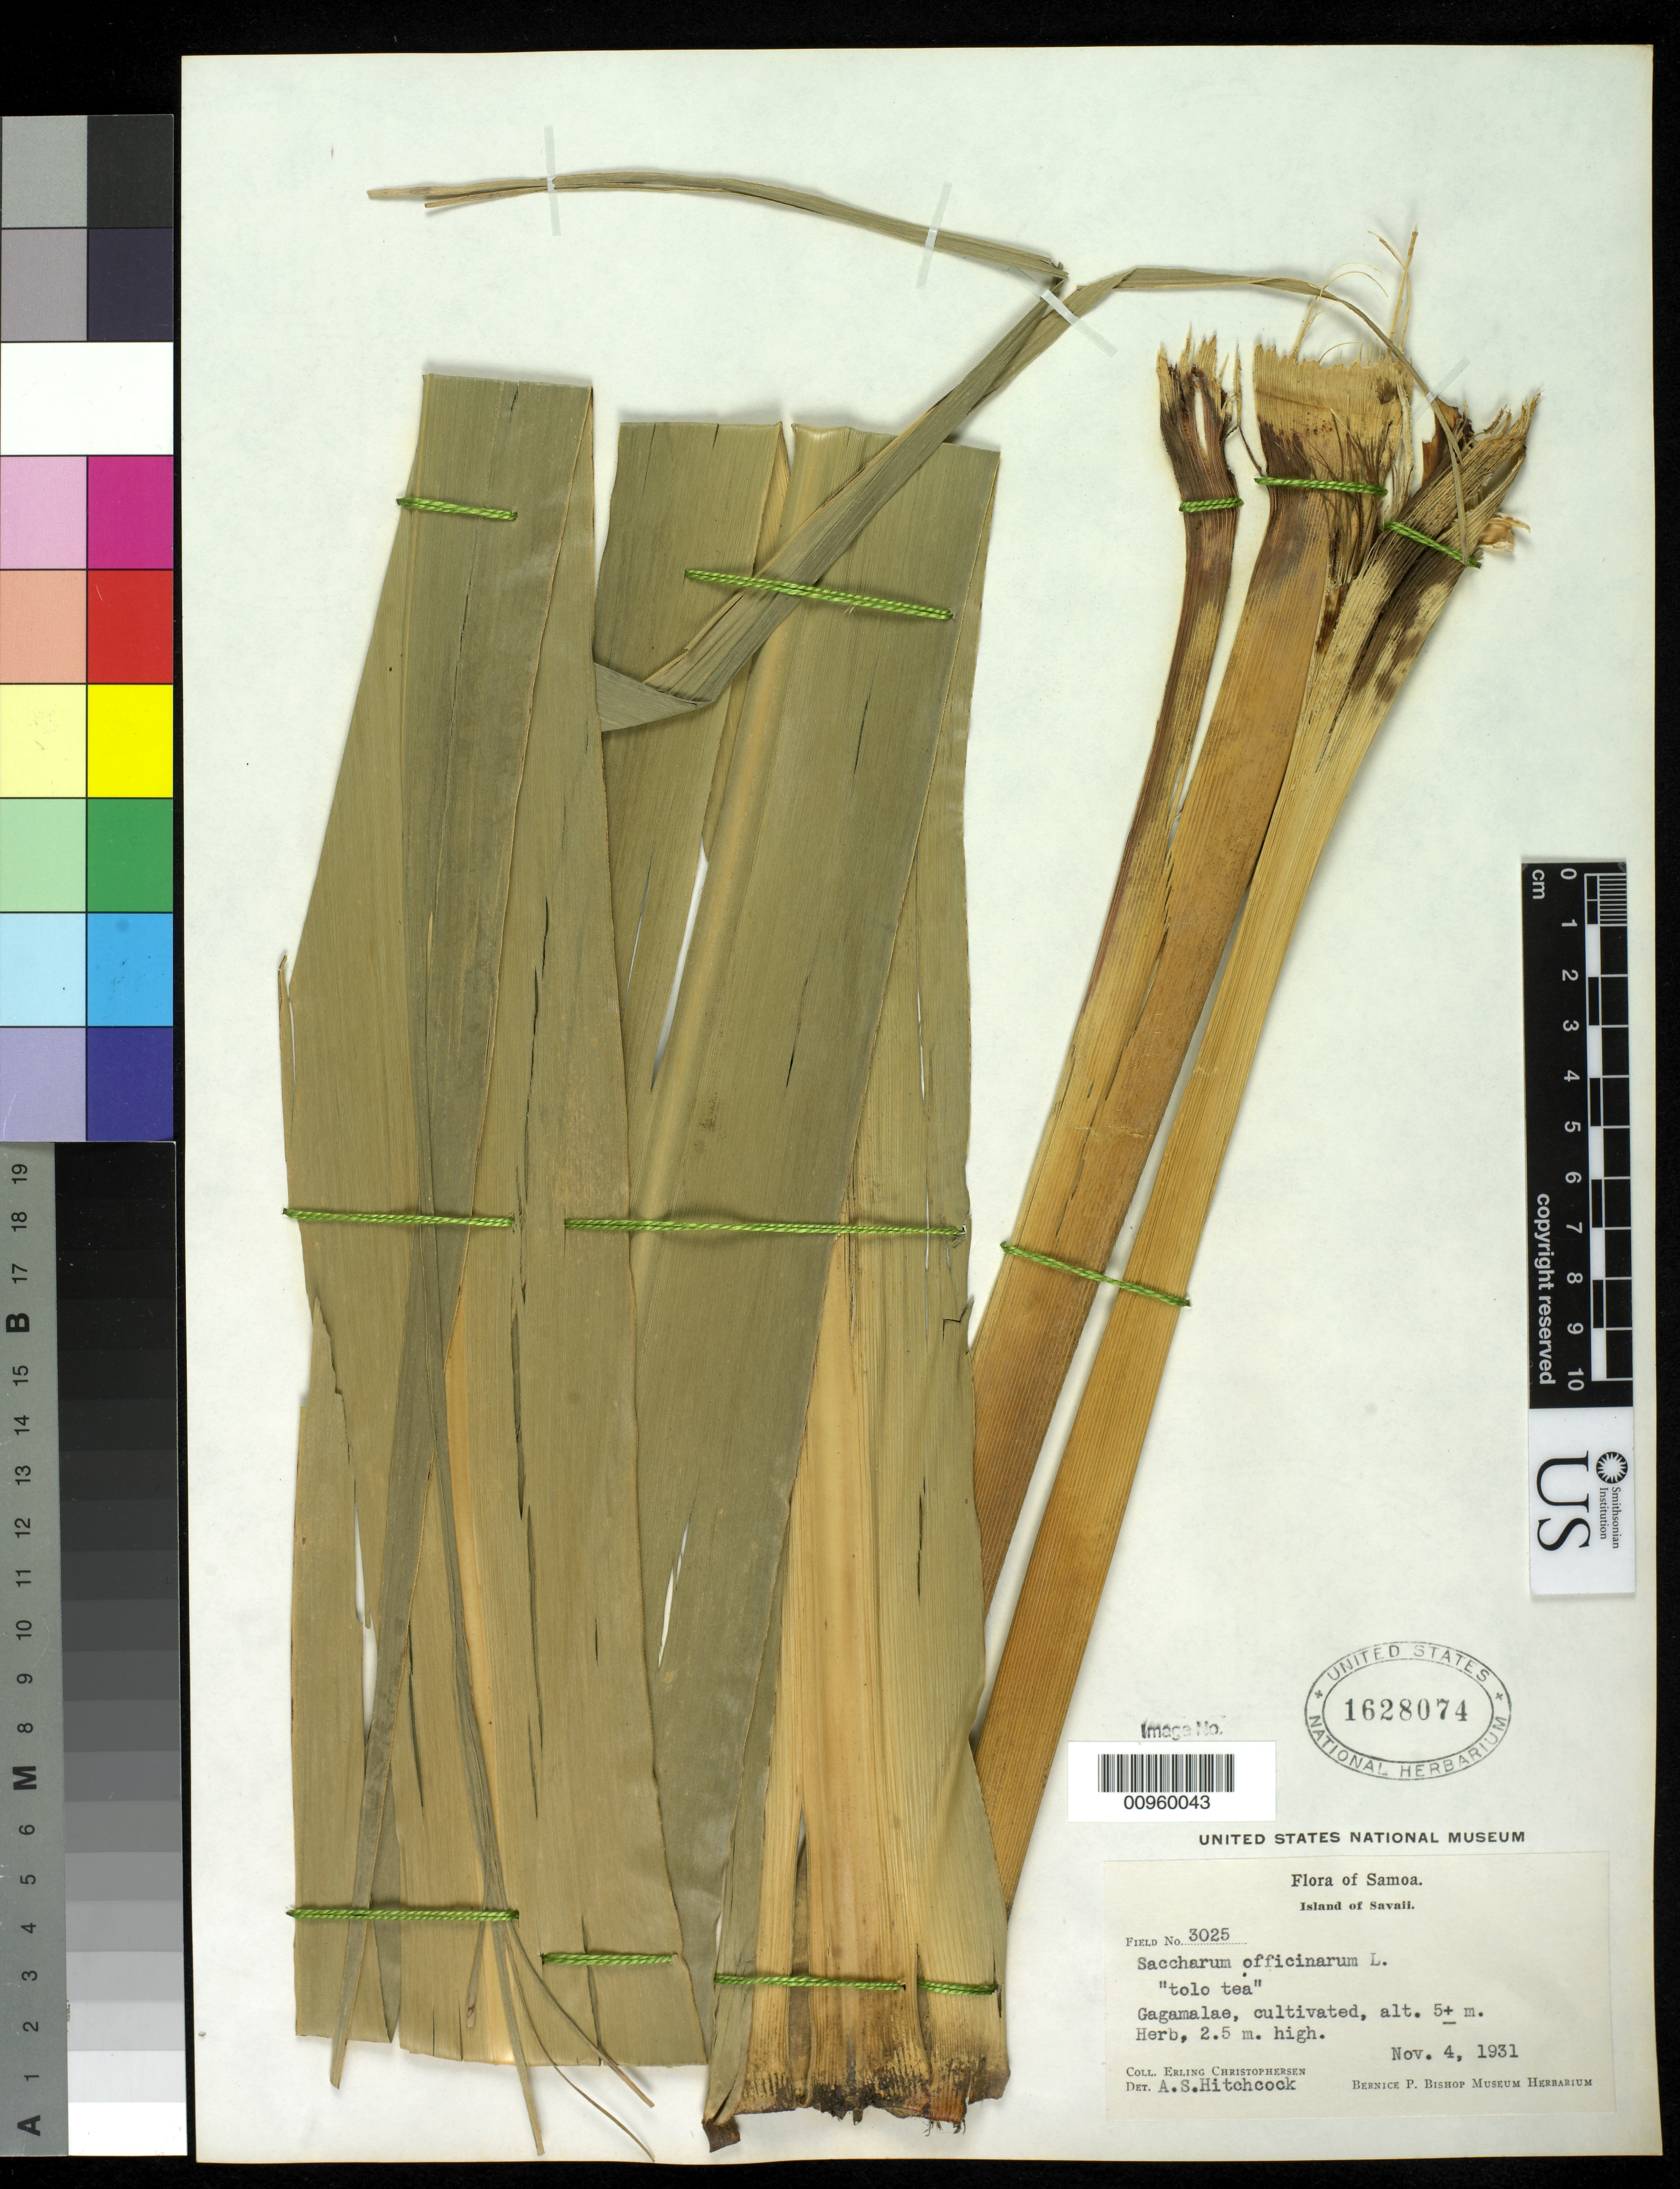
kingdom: Plantae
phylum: Tracheophyta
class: Liliopsida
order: Poales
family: Poaceae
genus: Saccharum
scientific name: Saccharum officinarum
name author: L.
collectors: E. Christophersen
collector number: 3025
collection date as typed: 04 Nov 1931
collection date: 1931-11-04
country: Samoa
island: Savai'i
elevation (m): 5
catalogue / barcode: US 1628074